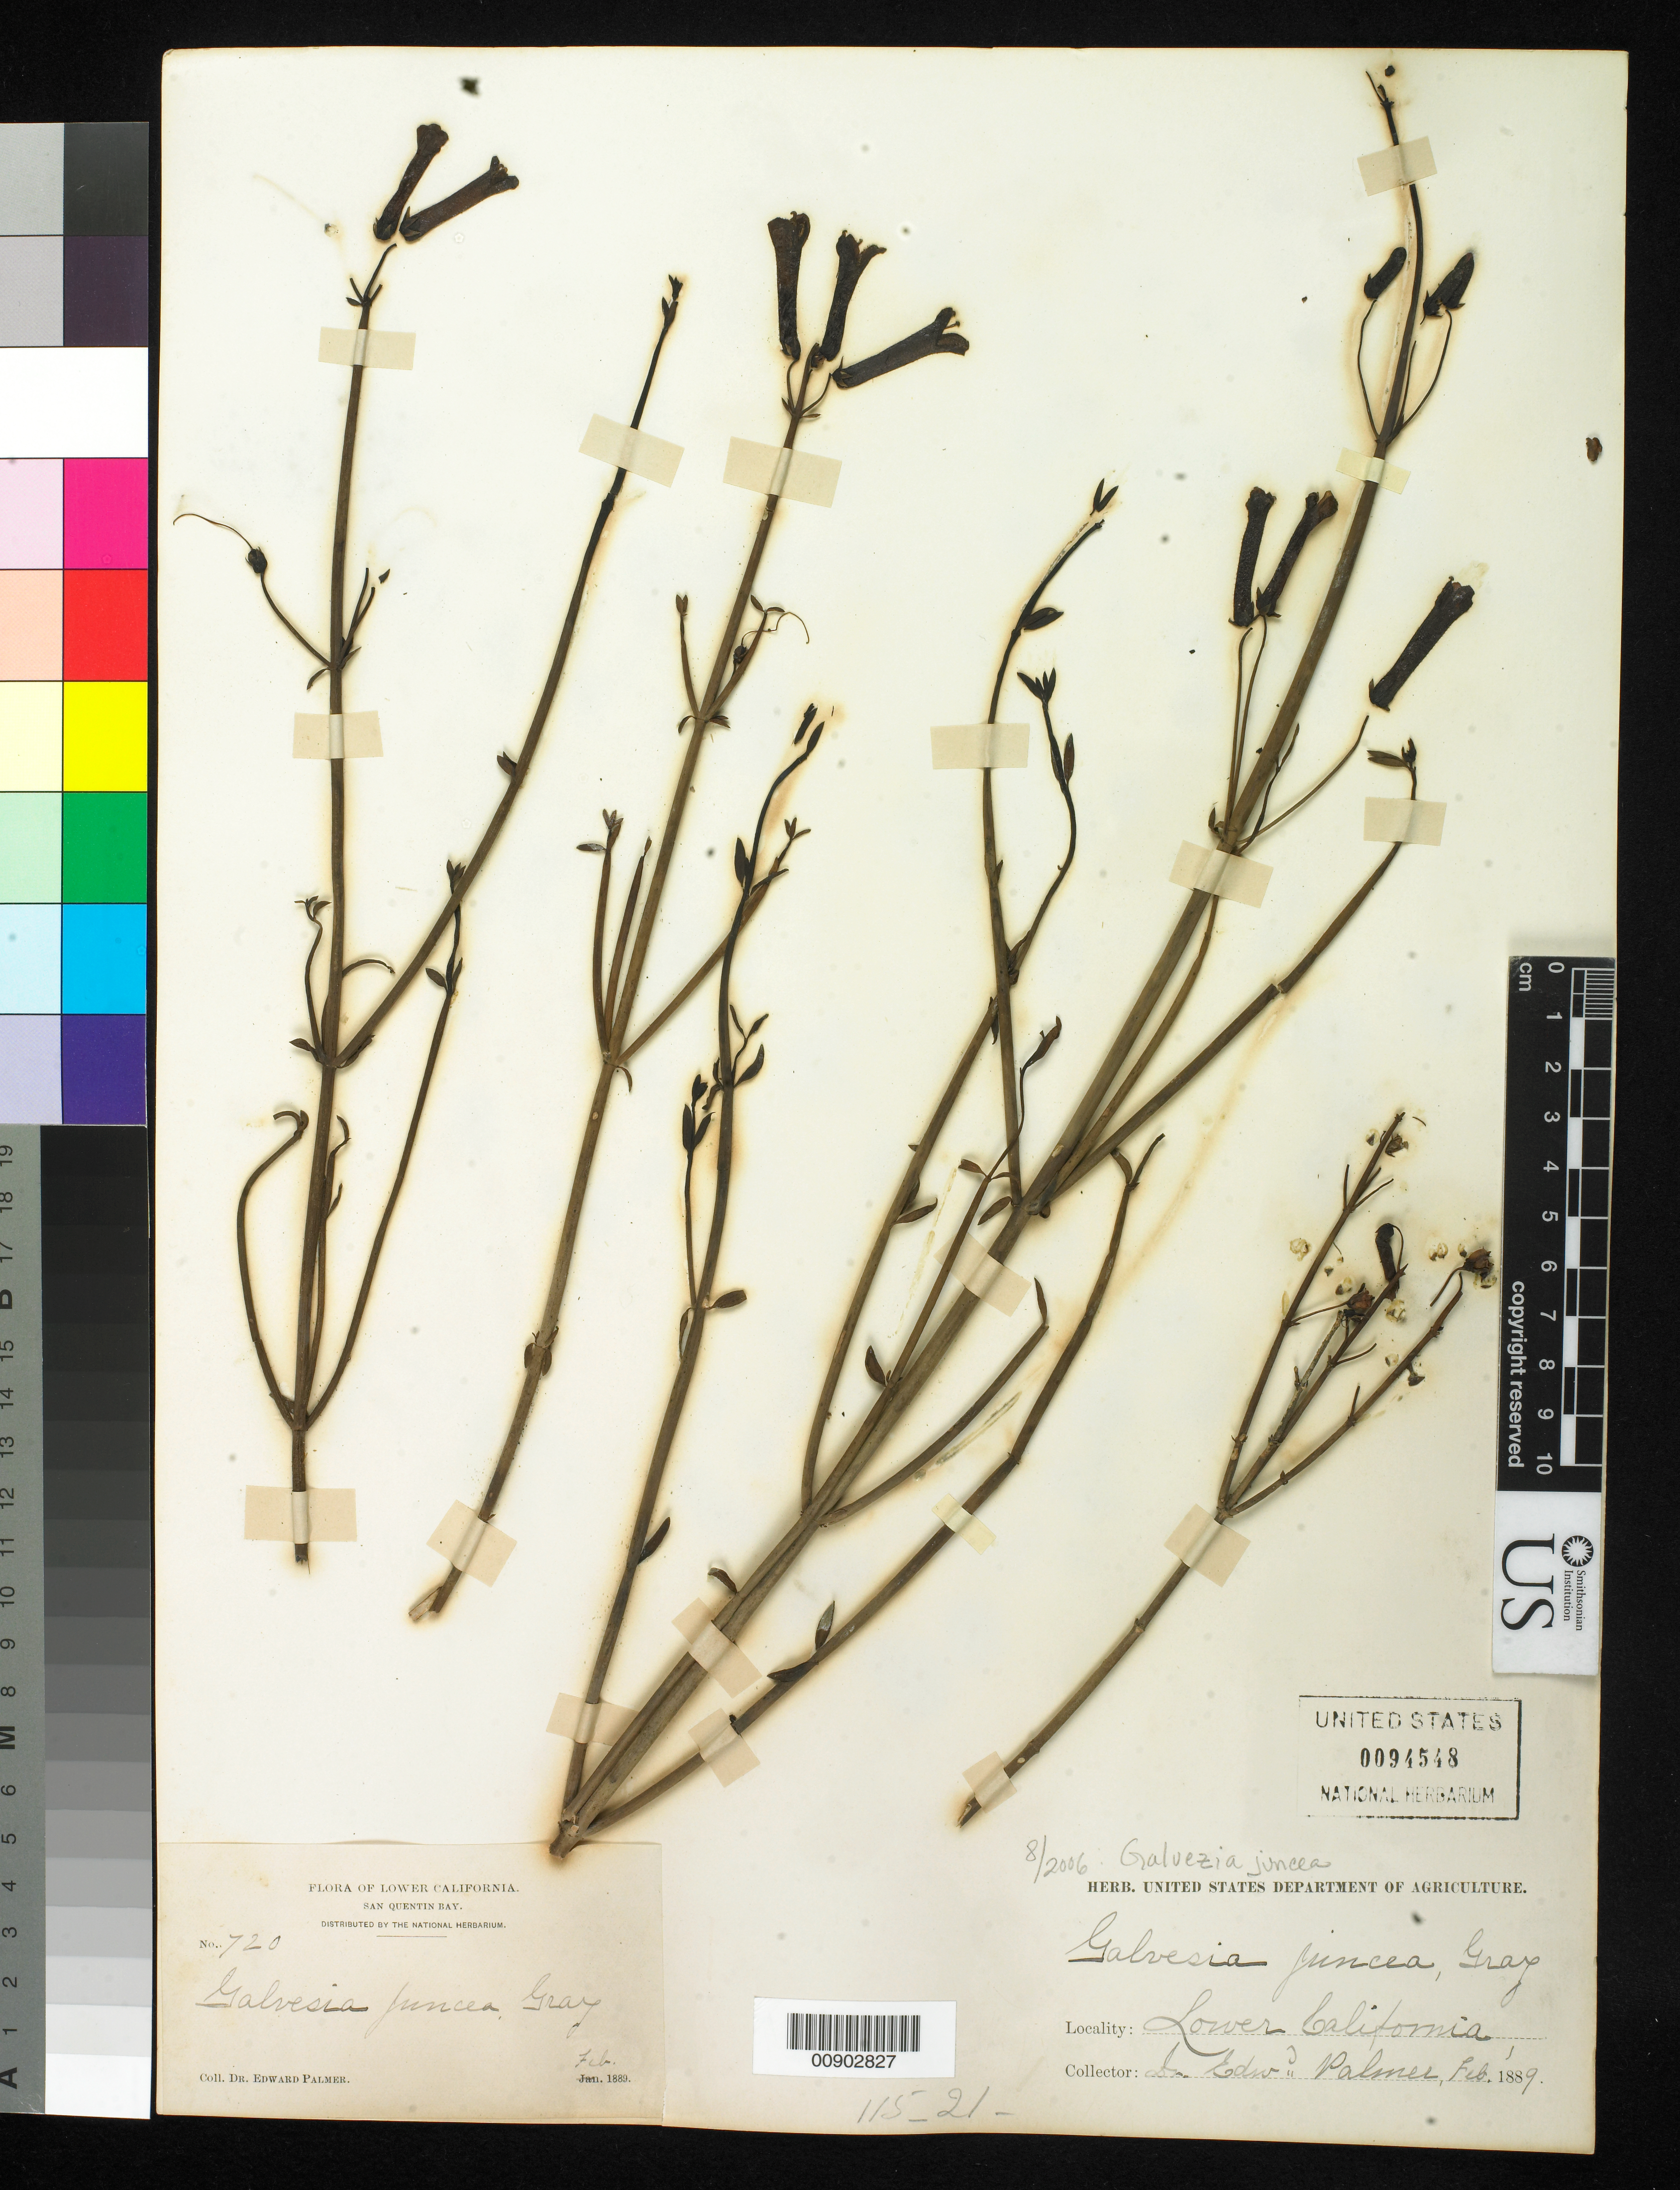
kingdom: Plantae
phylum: Tracheophyta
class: Magnoliopsida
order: Lamiales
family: Plantaginaceae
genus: Gambelia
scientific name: Gambelia juncea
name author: (Benth.) D.A. Sutton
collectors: E. Palmer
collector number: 720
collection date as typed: Feb 1889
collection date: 1889-02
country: Mexico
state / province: Baja California Norte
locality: San Quentin Bay, Baja California.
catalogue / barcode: US 94548